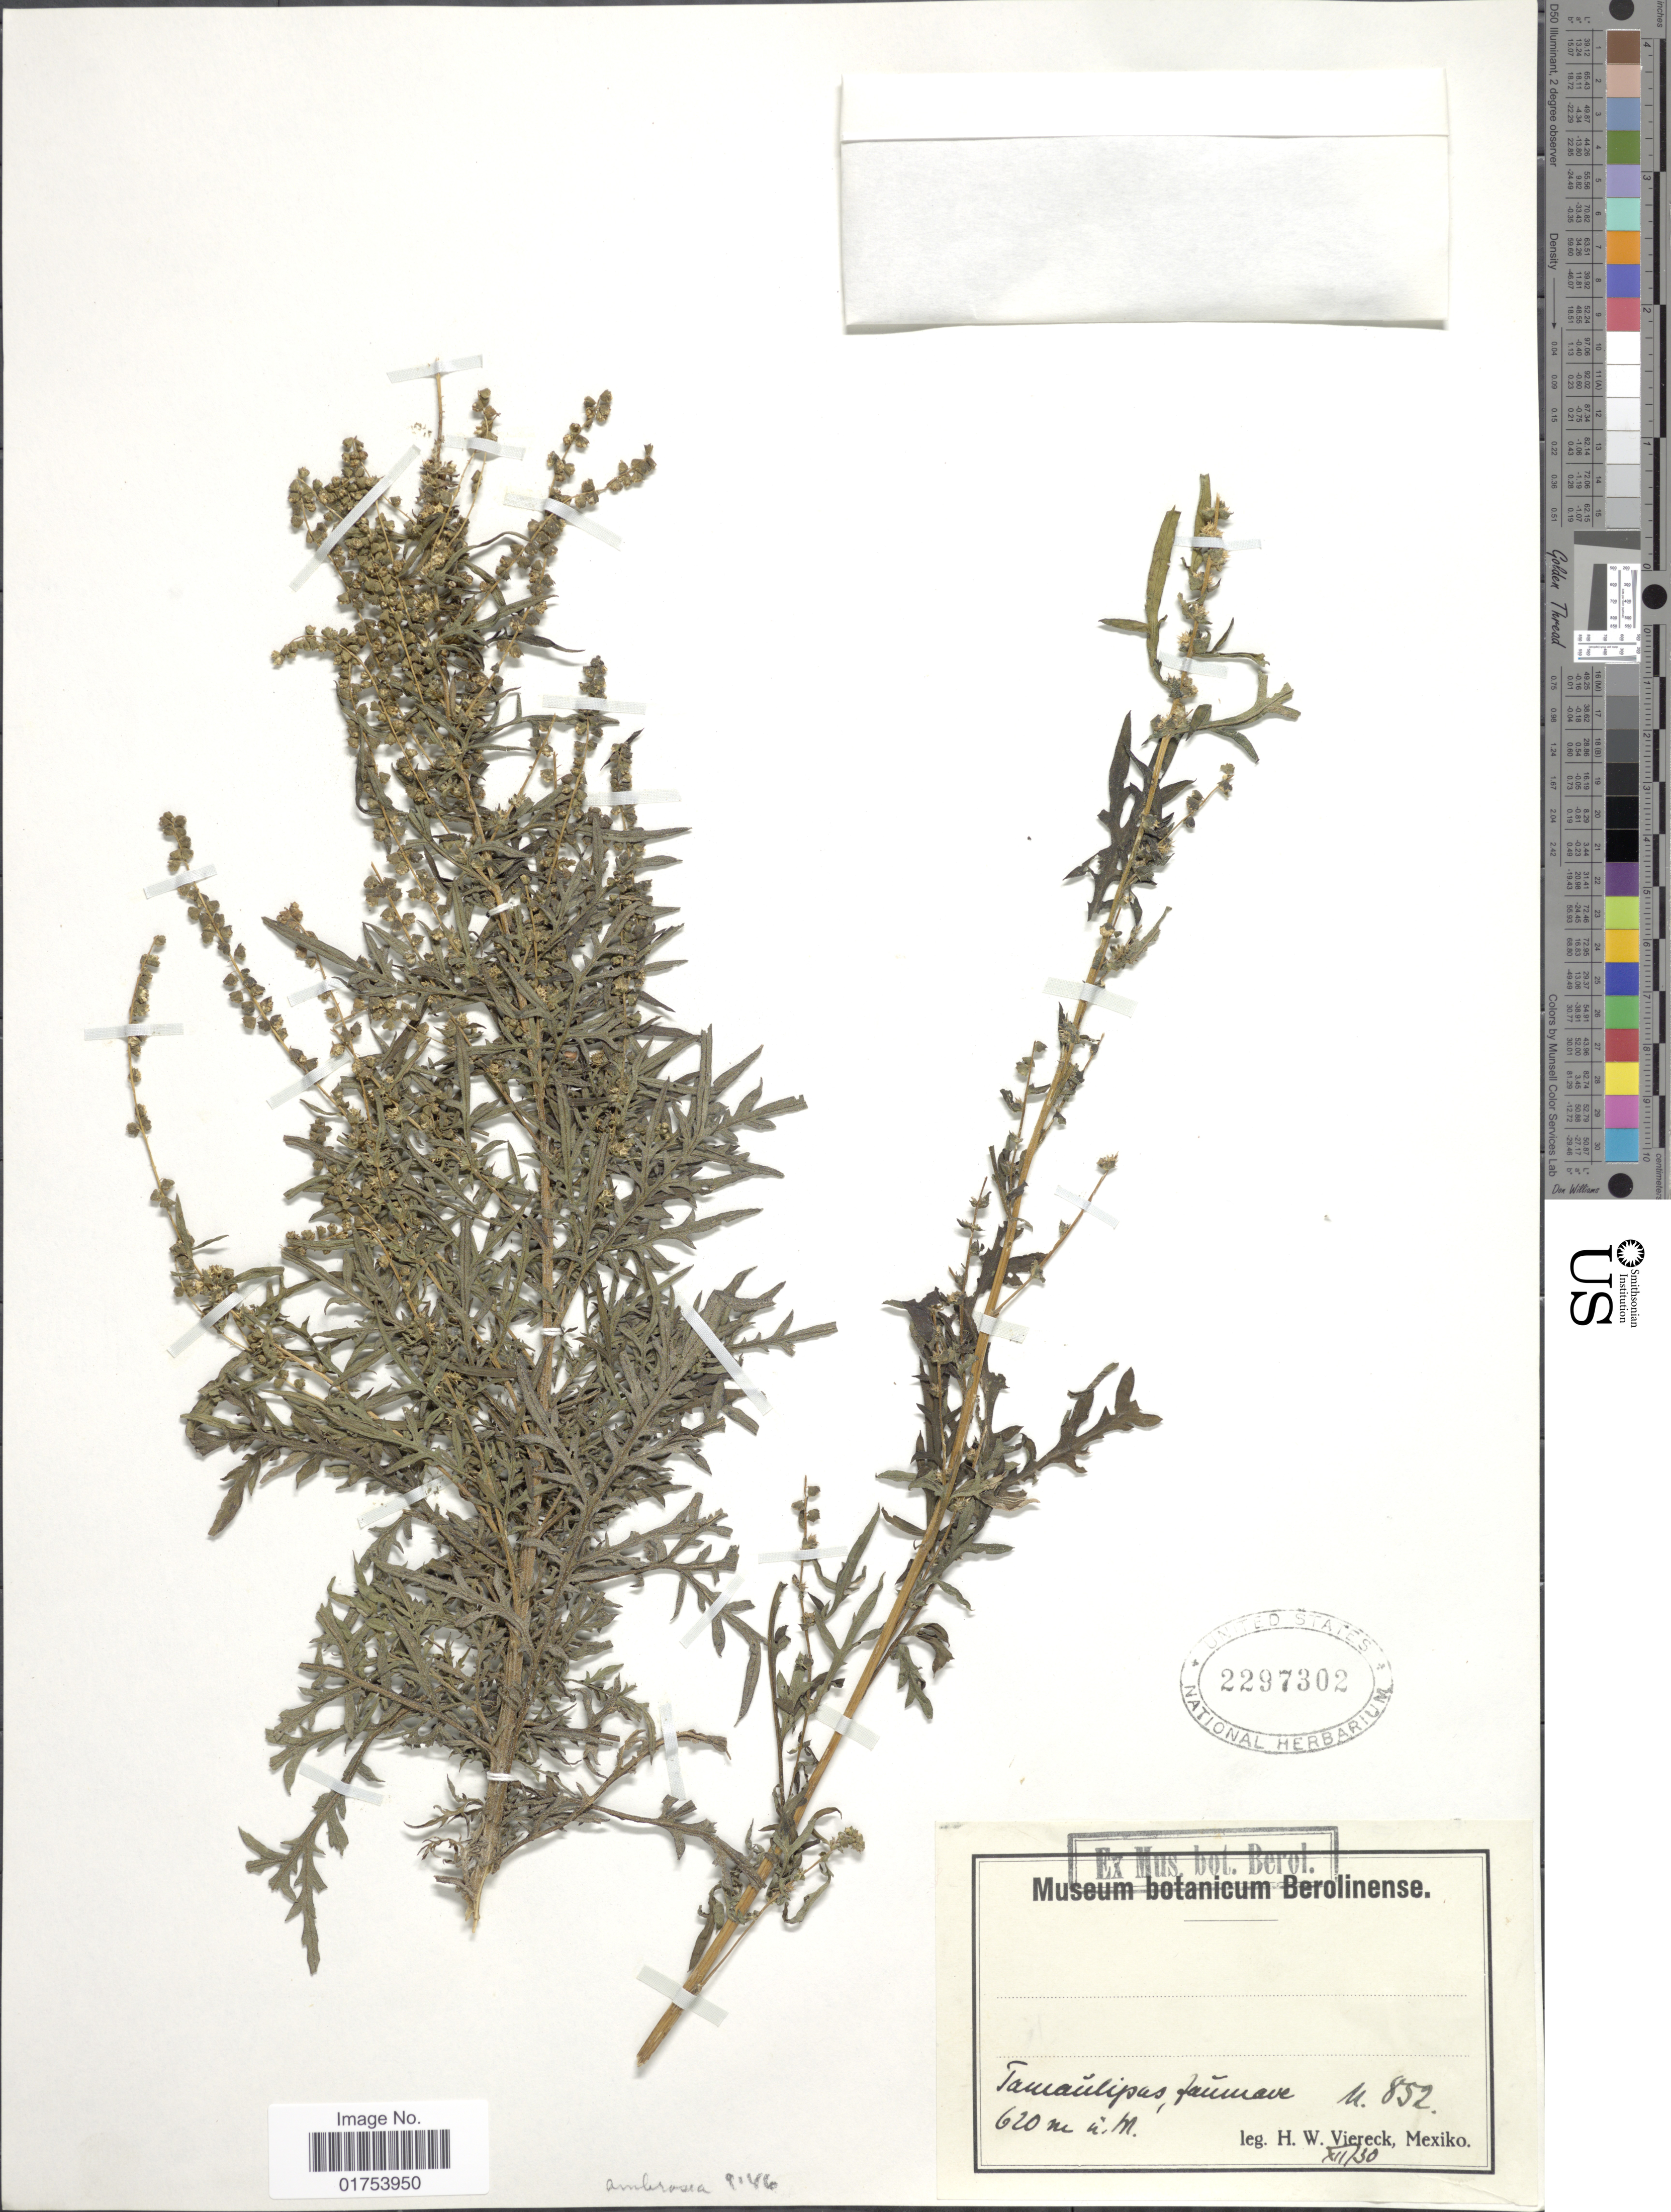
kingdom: Plantae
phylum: Tracheophyta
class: Magnoliopsida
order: Asterales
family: Asteraceae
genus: Ambrosia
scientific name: Ambrosia sp.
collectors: H. W. Viereck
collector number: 852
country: Mexico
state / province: Tamaulipas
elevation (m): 620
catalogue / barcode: US 2297302